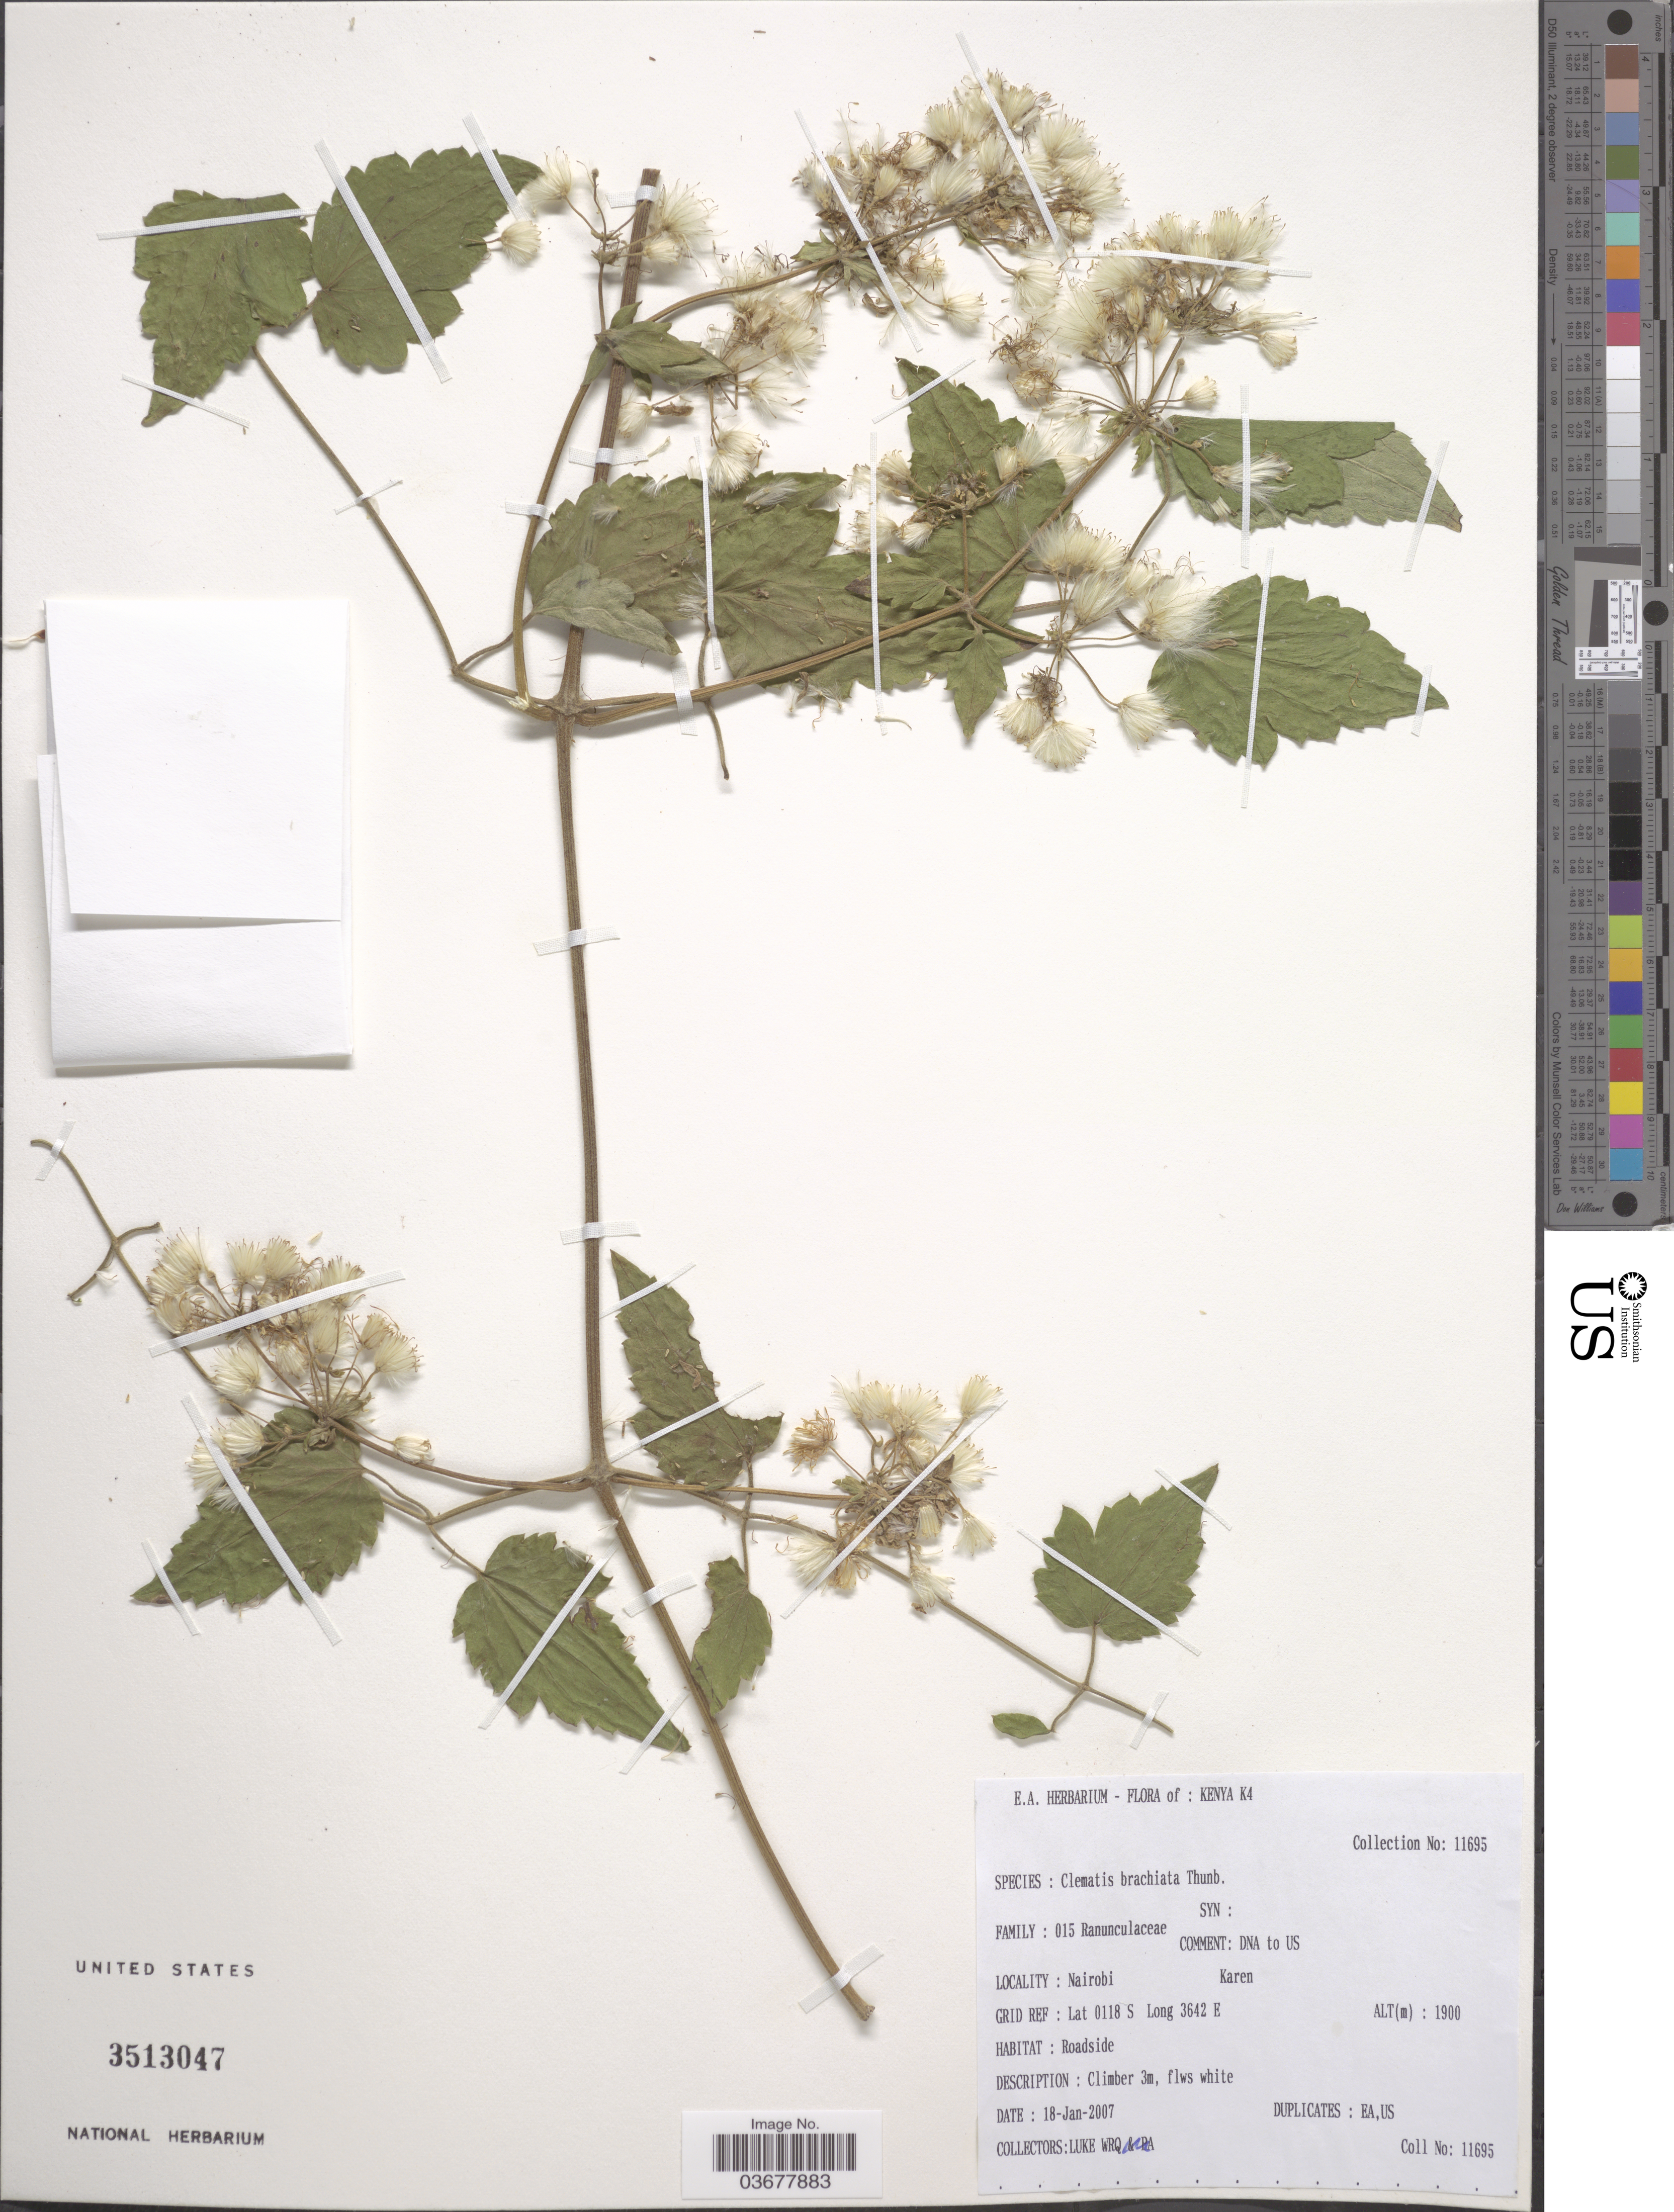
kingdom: Plantae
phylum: Tracheophyta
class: Magnoliopsida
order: Ranunculales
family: Ranunculaceae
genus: Clematis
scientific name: Clematis brachiata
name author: Thunb.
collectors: Q. Luke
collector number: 11695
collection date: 2007-01-18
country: Kenya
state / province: Nairobi Area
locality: Kenya k4. Nairobi Karen [unsure placement].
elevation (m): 1900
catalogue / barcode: US 3513047